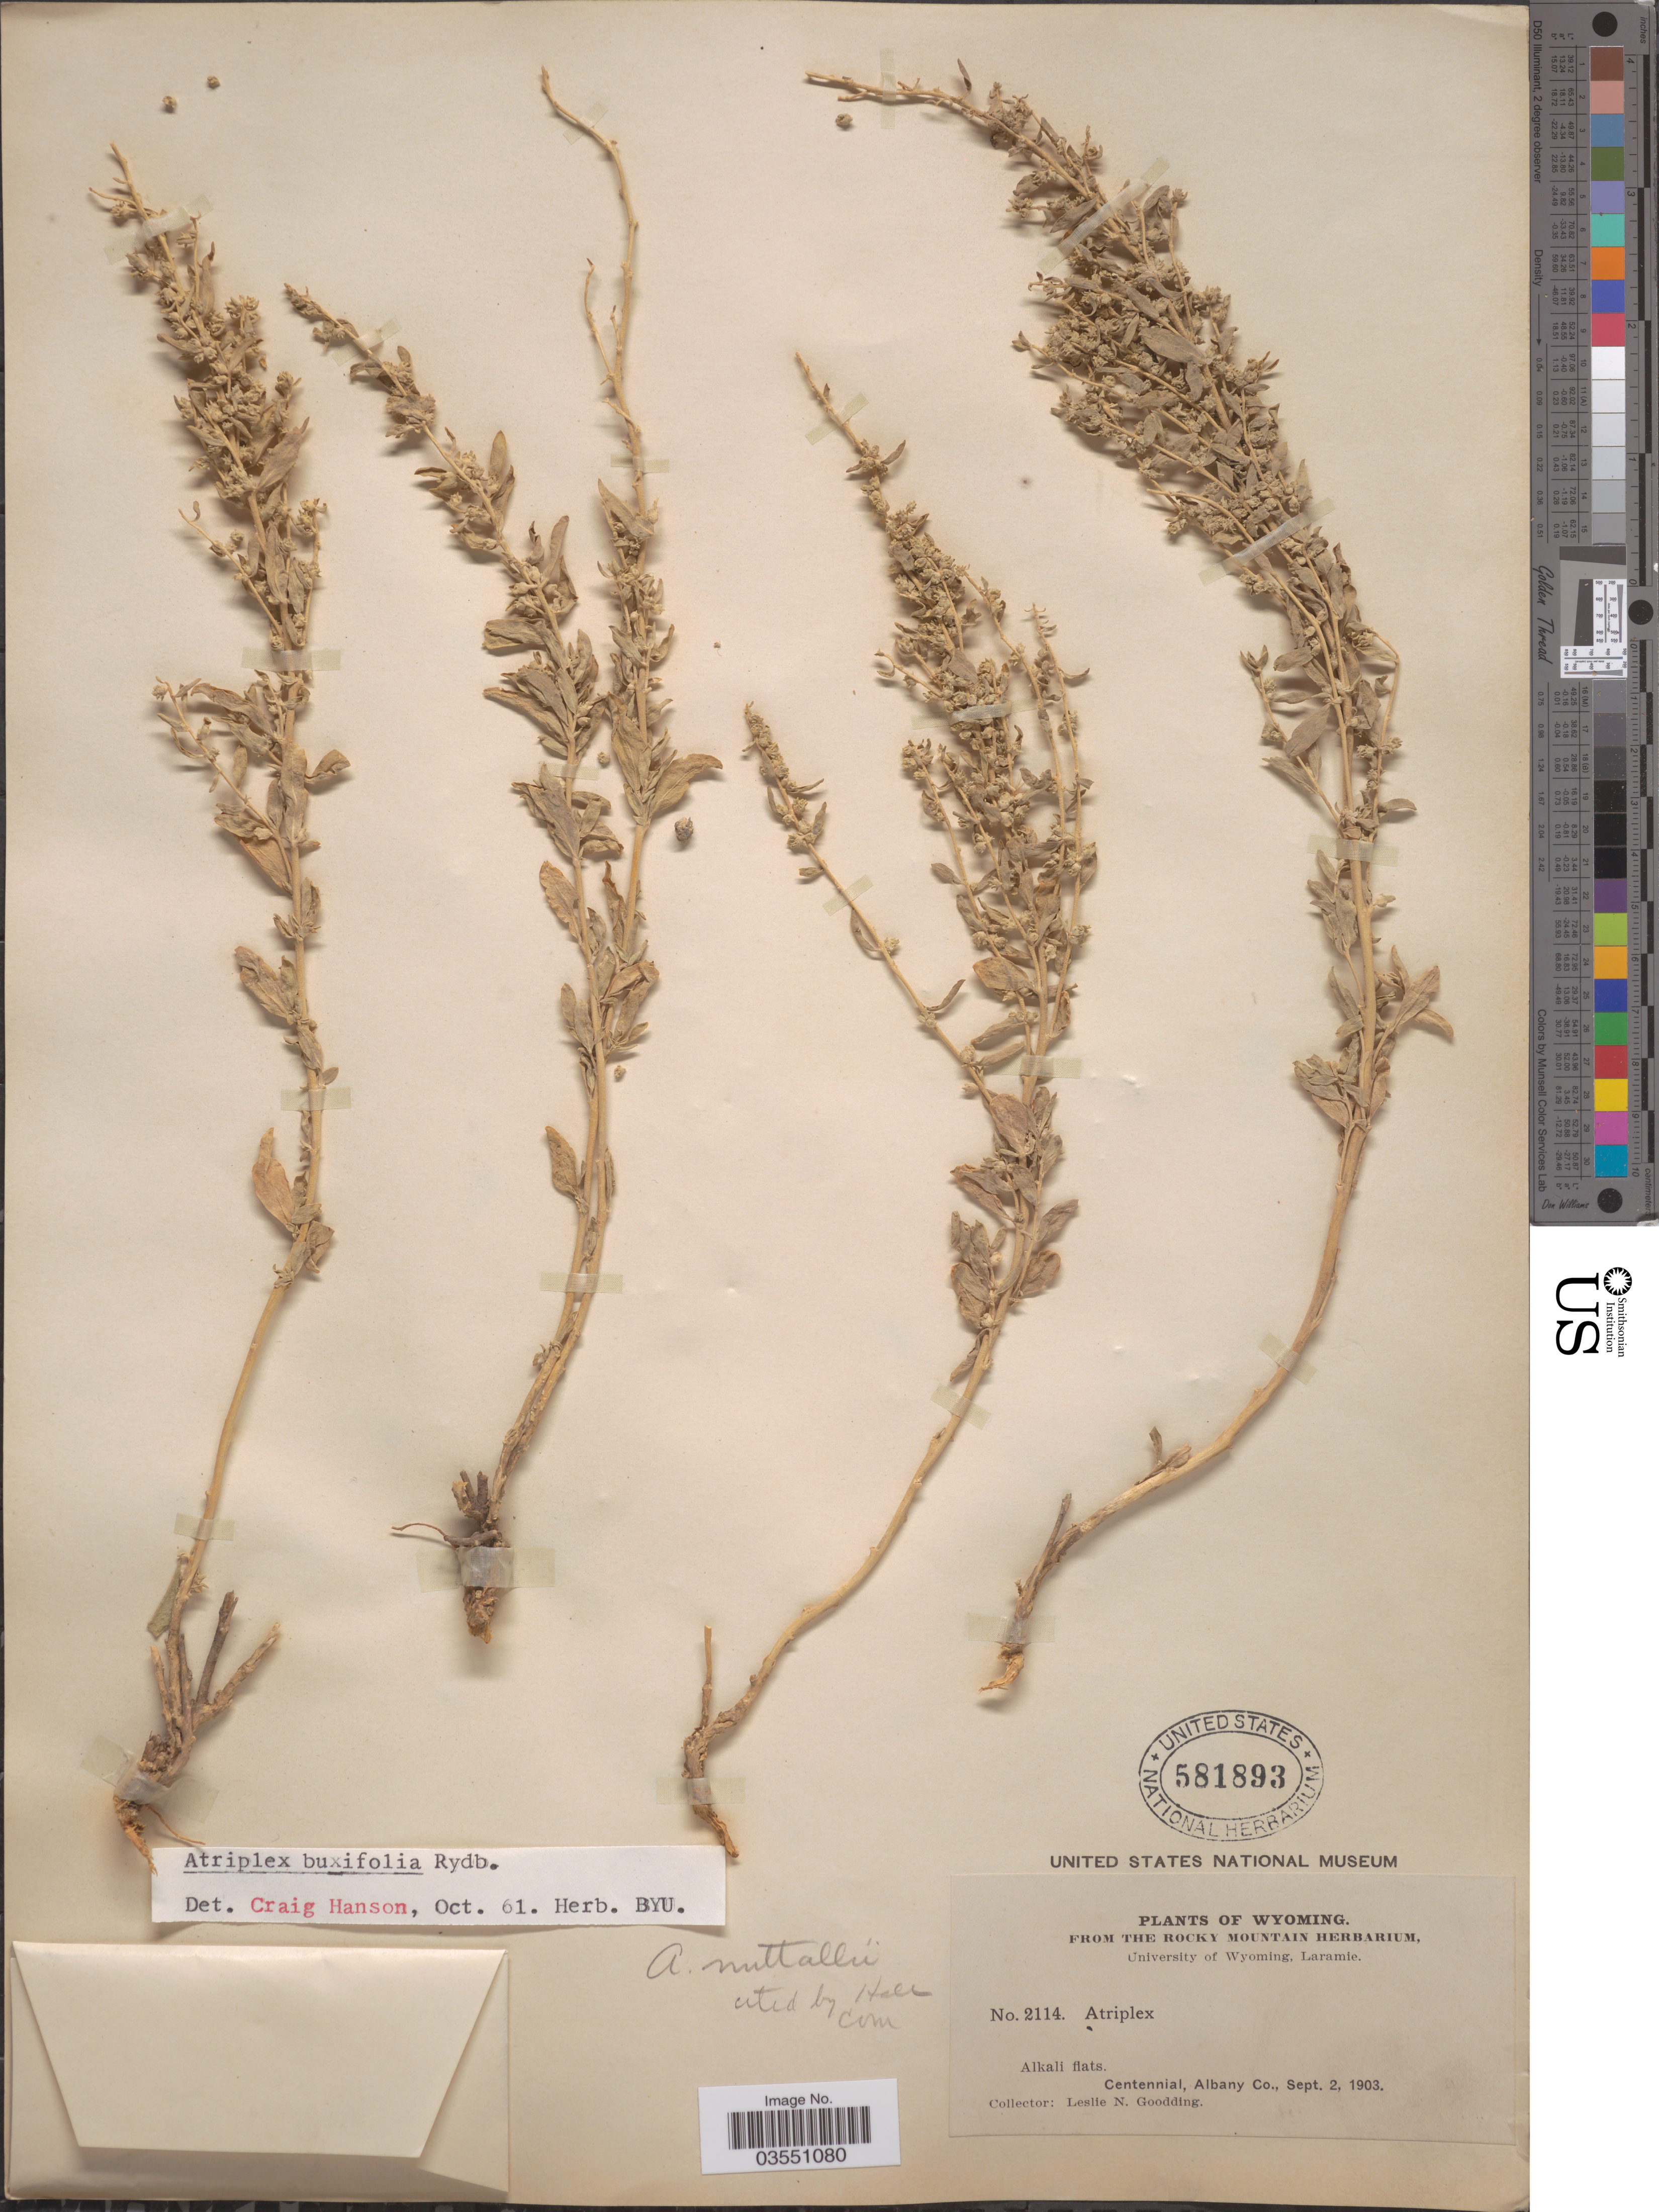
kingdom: Plantae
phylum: Tracheophyta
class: Magnoliopsida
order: Caryophyllales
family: Amaranthaceae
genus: Atriplex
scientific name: Atriplex buxifolia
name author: Rydb.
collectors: L. N. Goodding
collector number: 2114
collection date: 1903-09-02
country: United States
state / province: Wyoming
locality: Centennial, Albany Co.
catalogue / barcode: US 581893